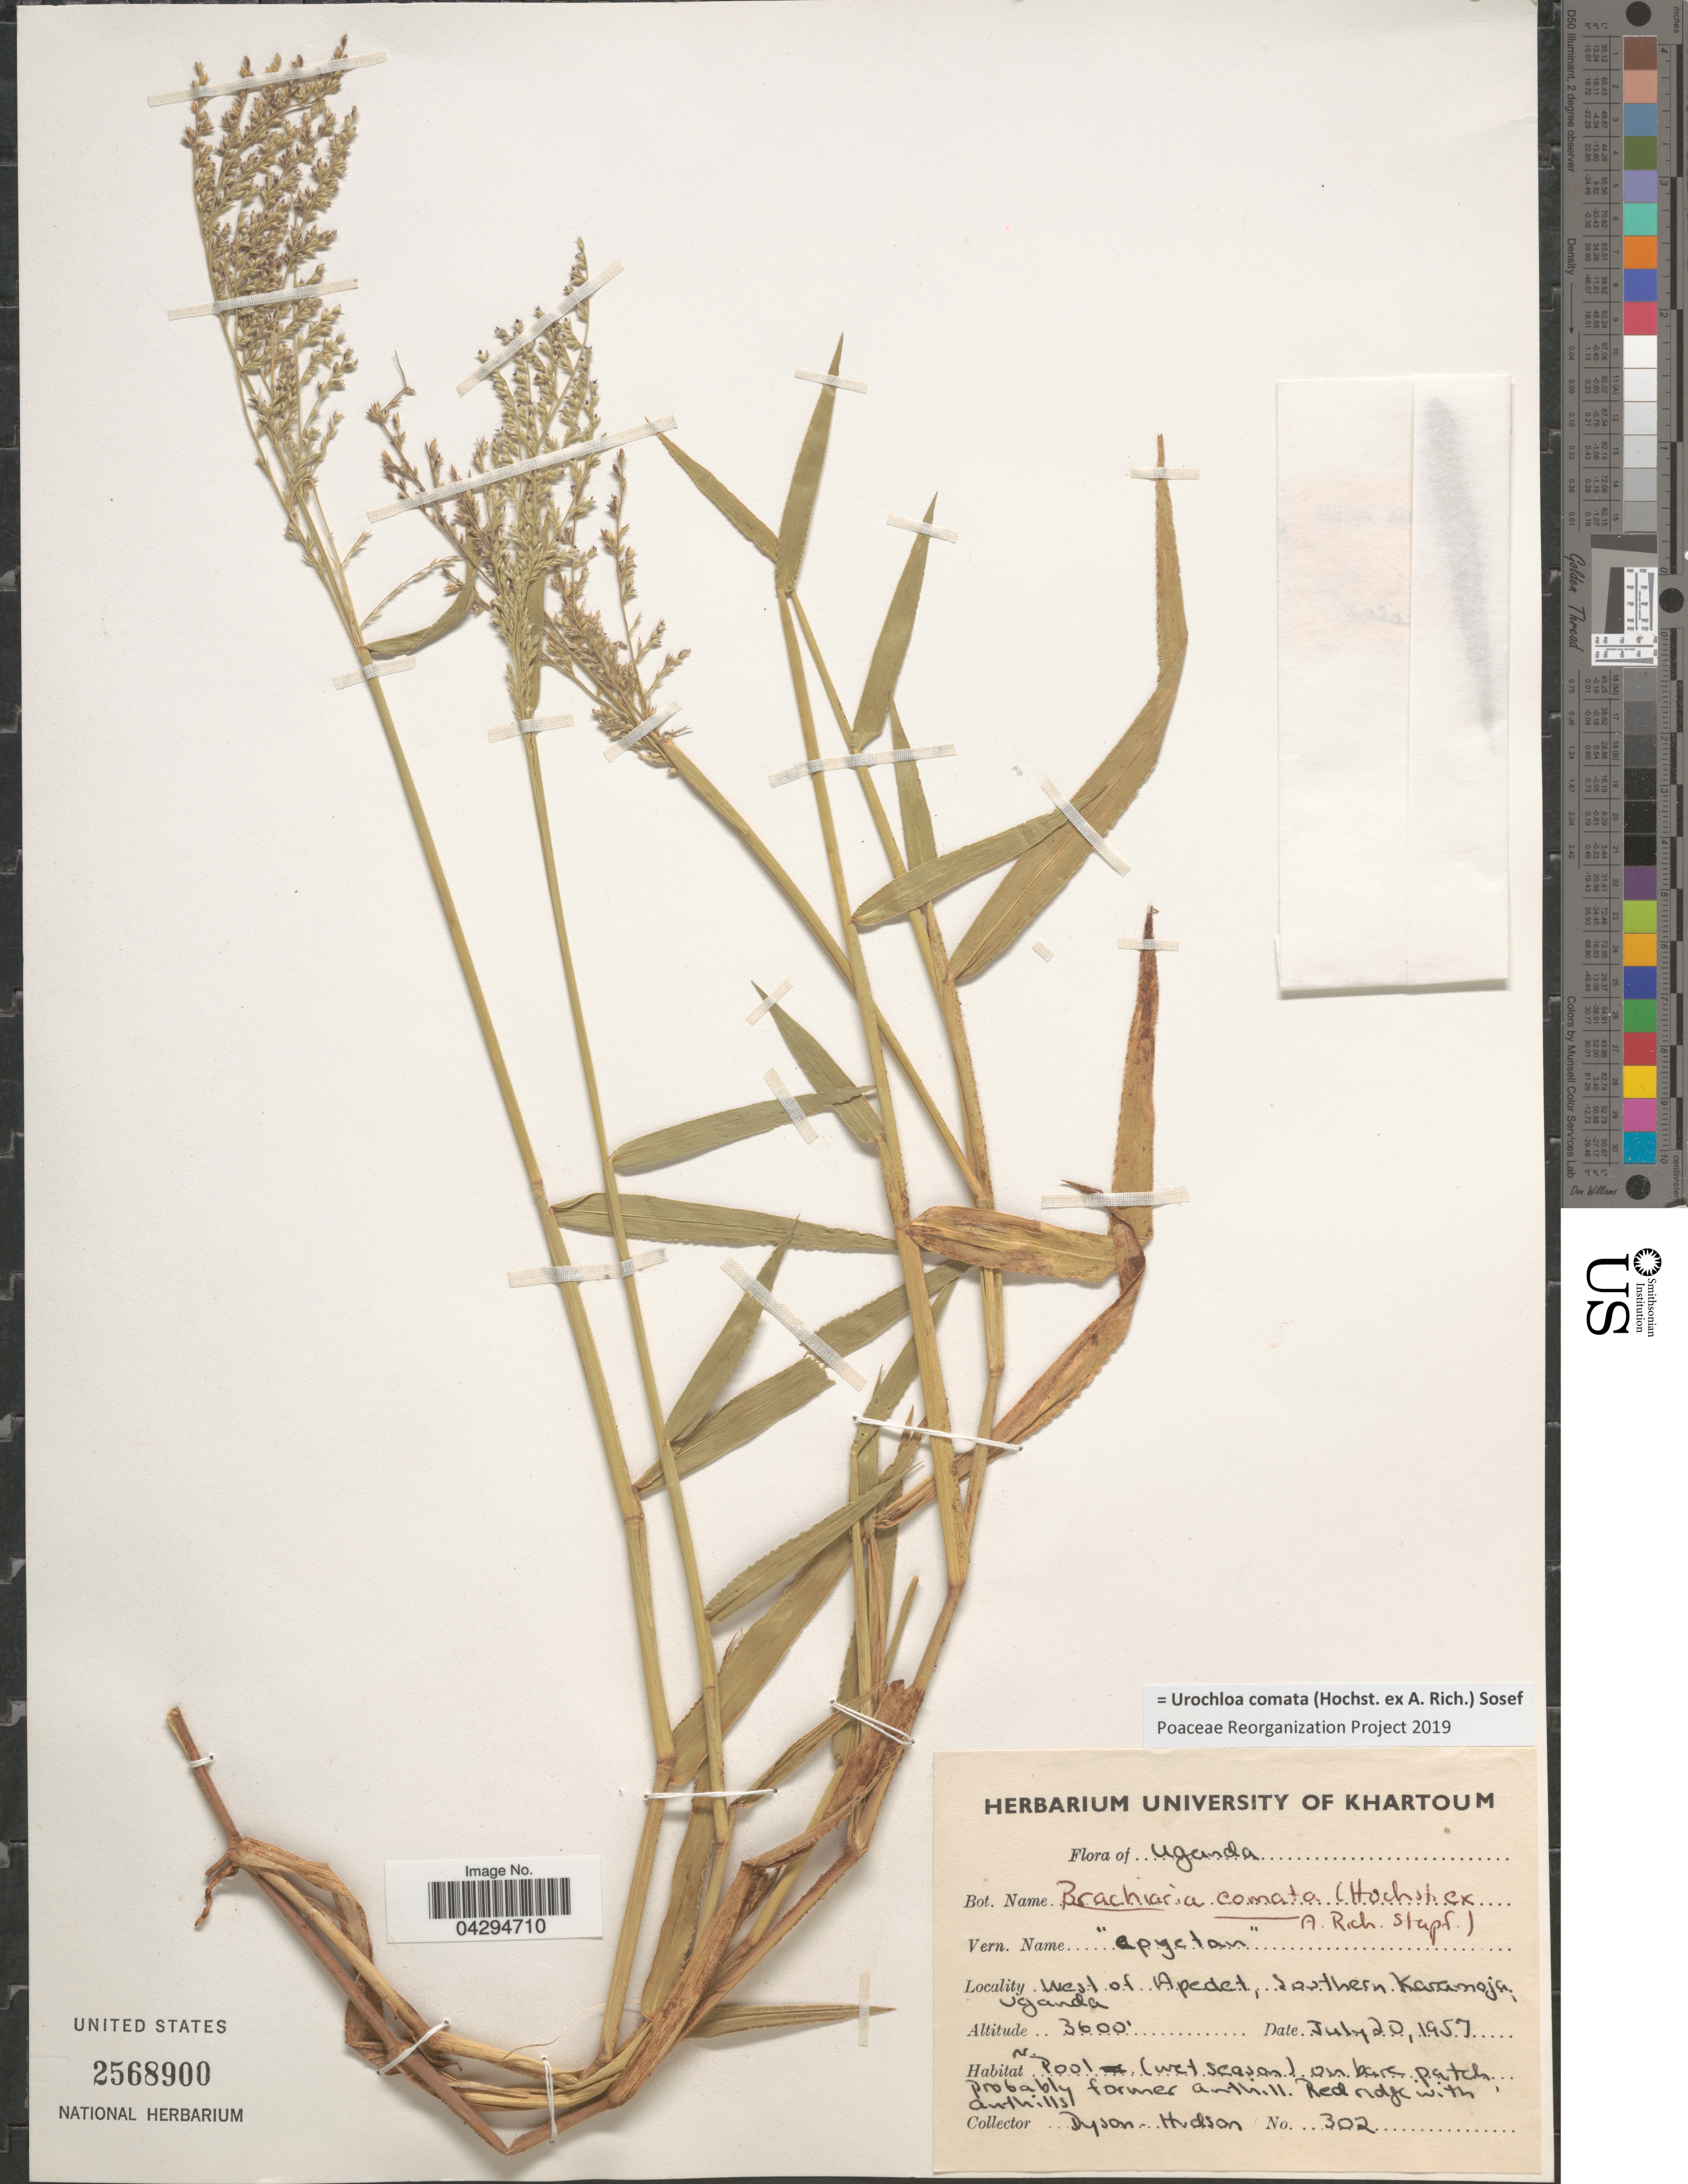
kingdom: Plantae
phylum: Tracheophyta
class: Liliopsida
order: Poales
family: Poaceae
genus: Urochloa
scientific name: Urochloa comata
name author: (Hochst. ex A. Rich.) Sosef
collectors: Dyson-Hudson, --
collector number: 302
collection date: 1957-07-20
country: Uganda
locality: West of Apedet, southern Karamoja.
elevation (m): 1097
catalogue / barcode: US 2568900